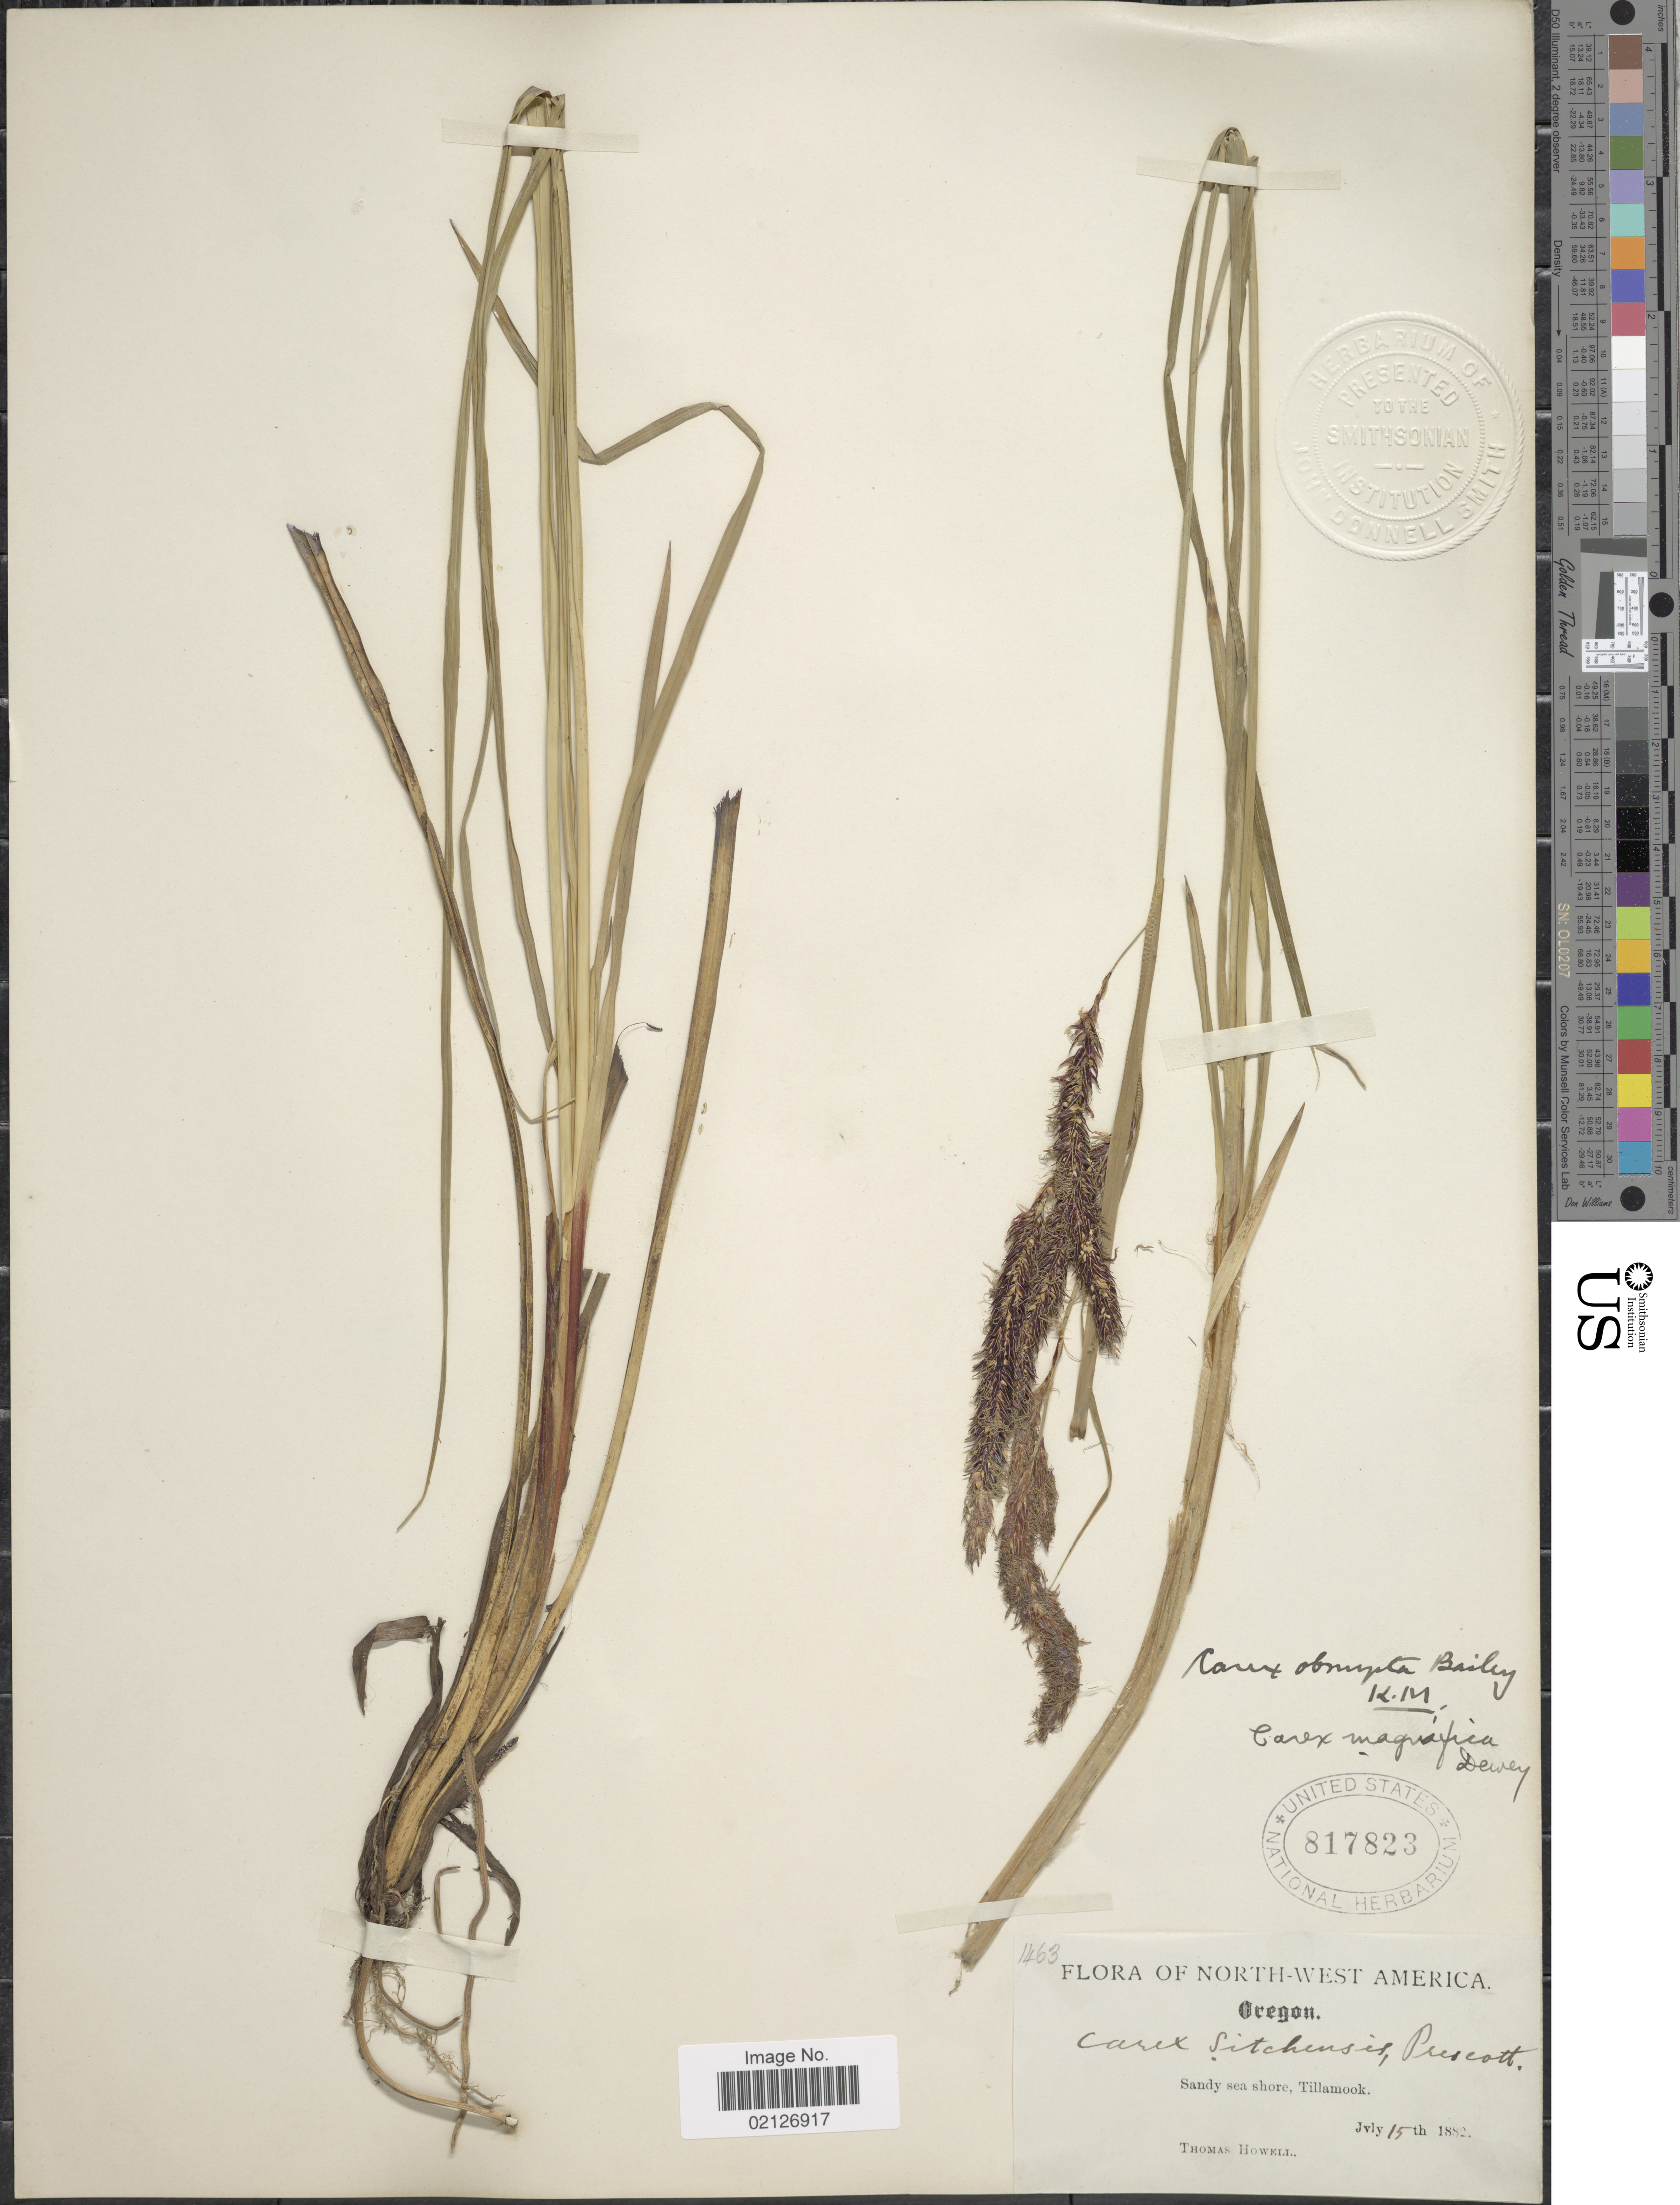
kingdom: Plantae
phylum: Tracheophyta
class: Liliopsida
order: Poales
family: Cyperaceae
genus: Carex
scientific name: Carex obnupta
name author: L.H. Bailey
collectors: T. Howell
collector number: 1463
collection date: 1882-07-15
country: United States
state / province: Oregon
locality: North-west America, sandy sea shore, Tillamook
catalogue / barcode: US 817823